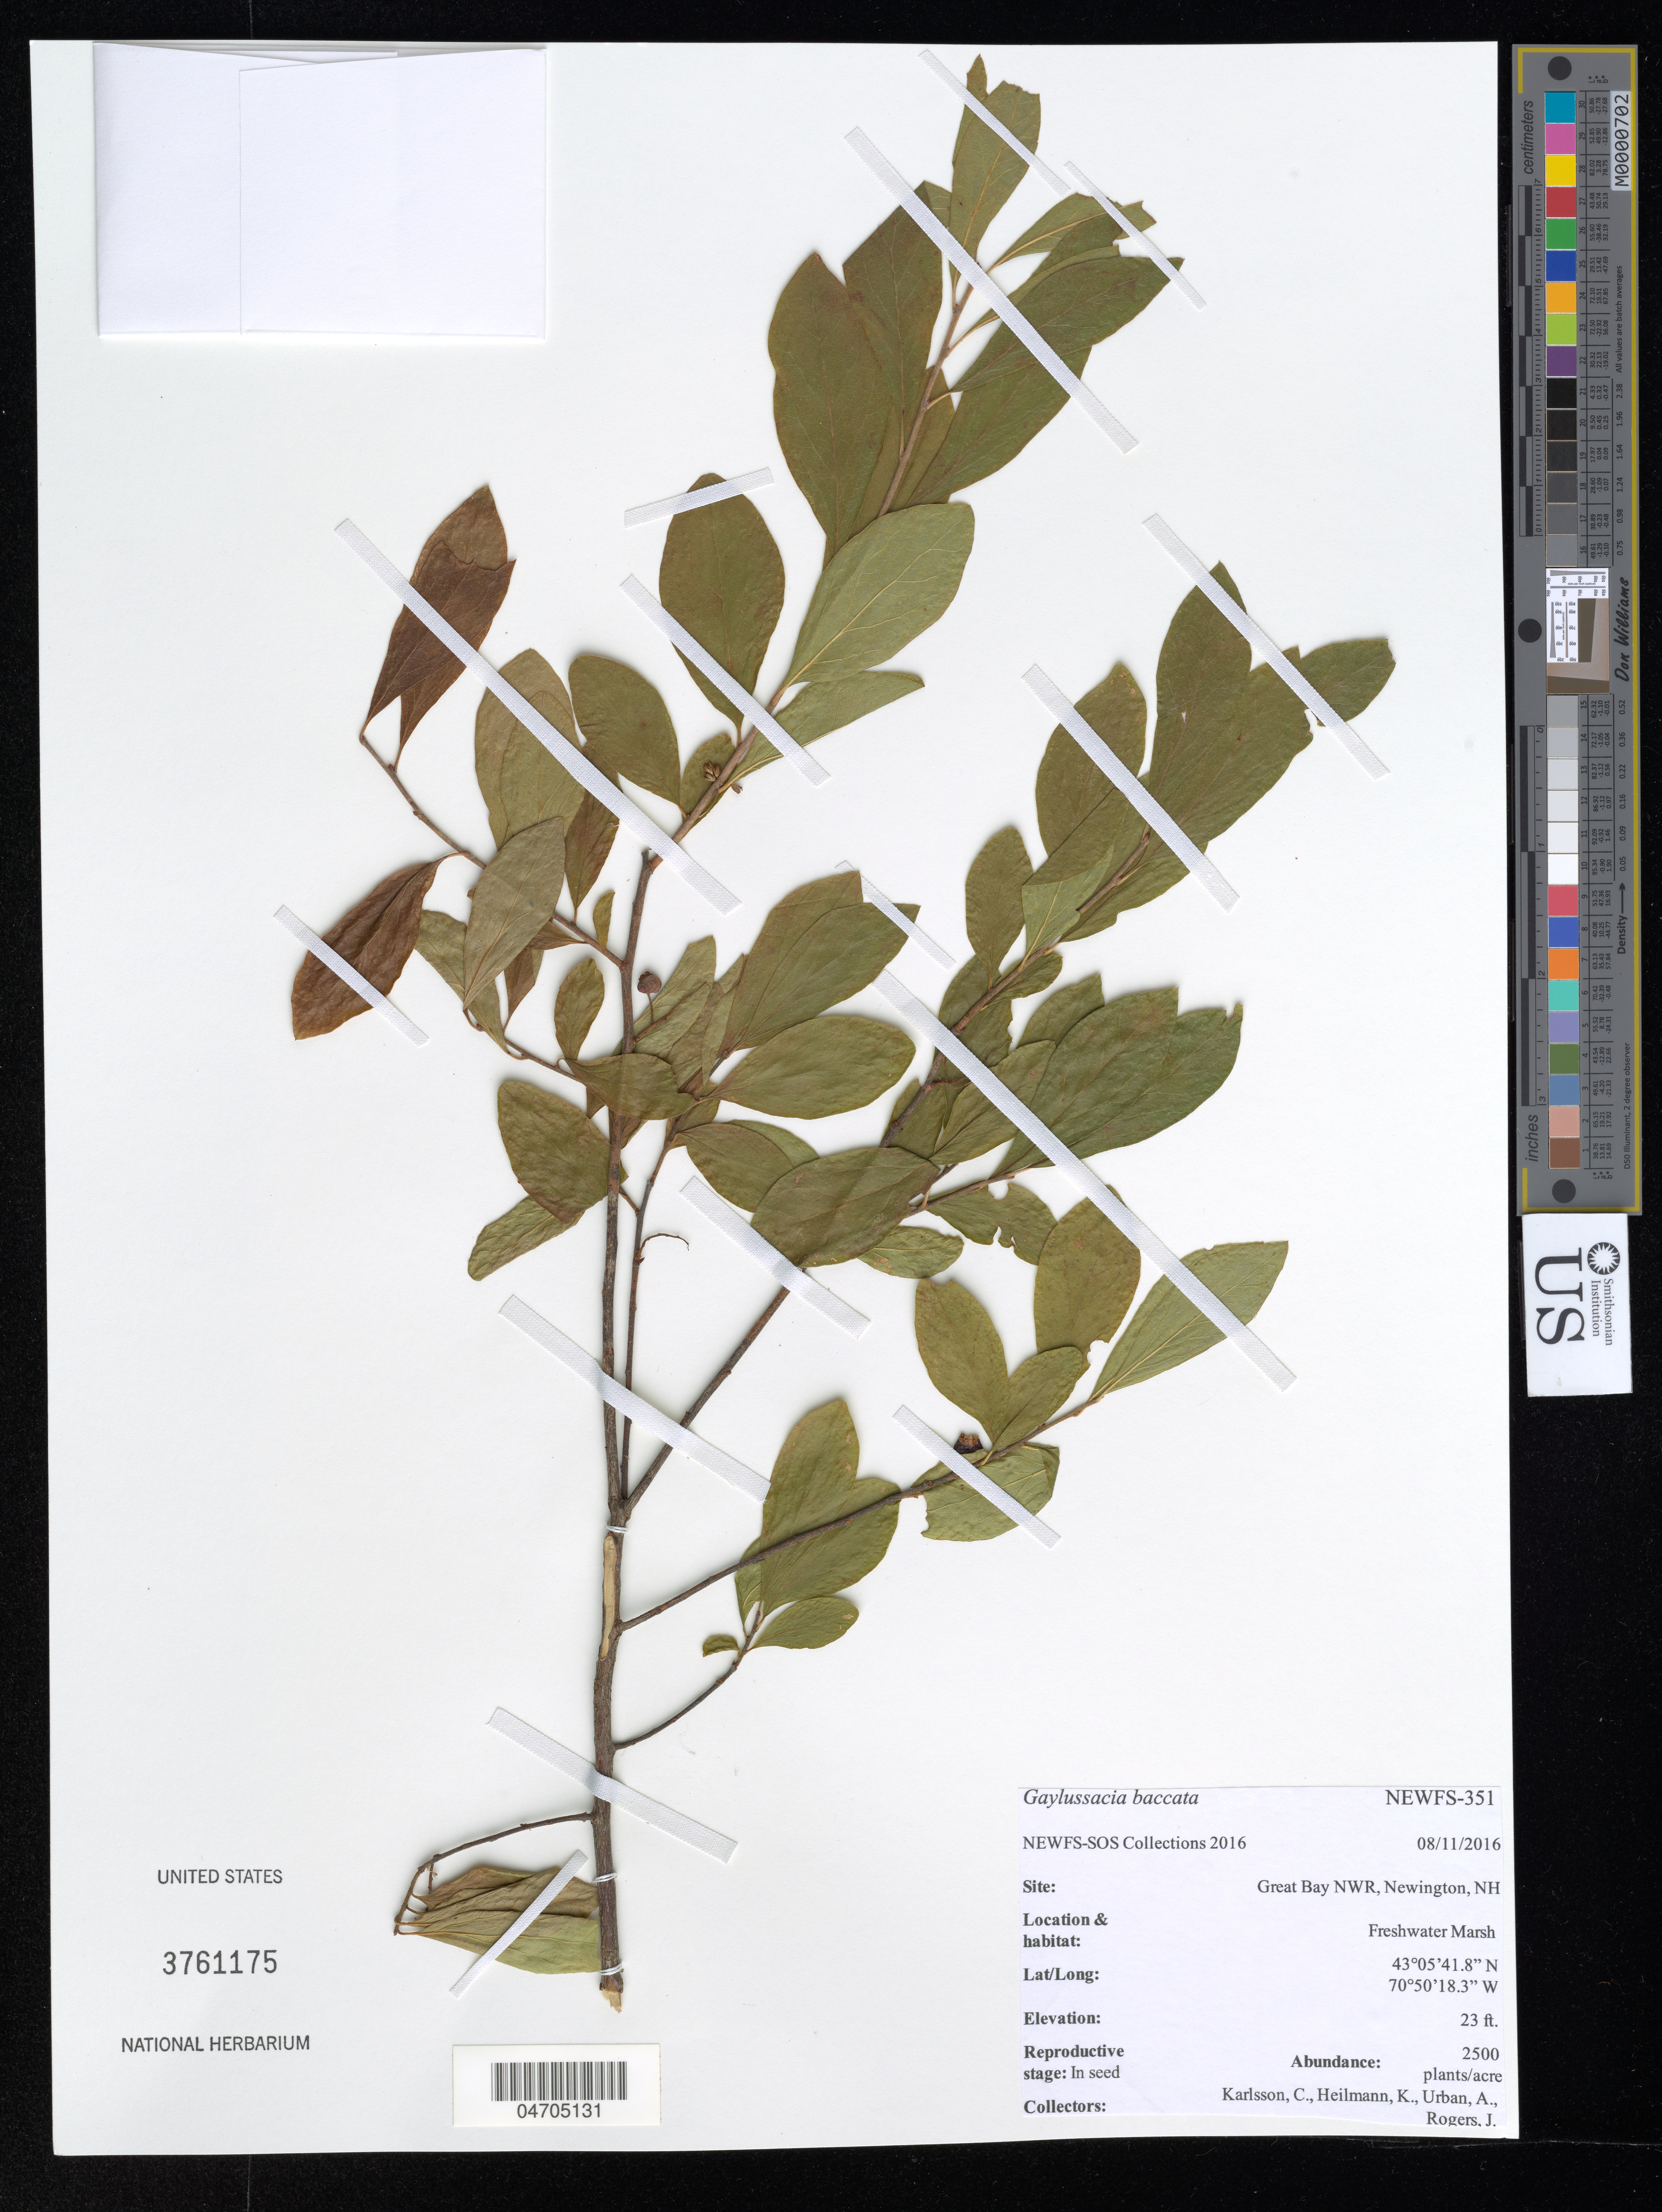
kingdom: Plantae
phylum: Tracheophyta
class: Magnoliopsida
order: Ericales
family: Ericaceae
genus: Gaylussacia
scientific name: Gaylussacia baccata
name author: (Wangenh.) K. Koch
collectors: C. Karlsson, K. Heilmann, A. Urban & J. Rogers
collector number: NEWFS-351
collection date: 2016-08-11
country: United States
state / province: New Hampshire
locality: Site: Great Bay NWR, Newington. Freshwater Marsh.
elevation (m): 7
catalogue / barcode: US 3761175